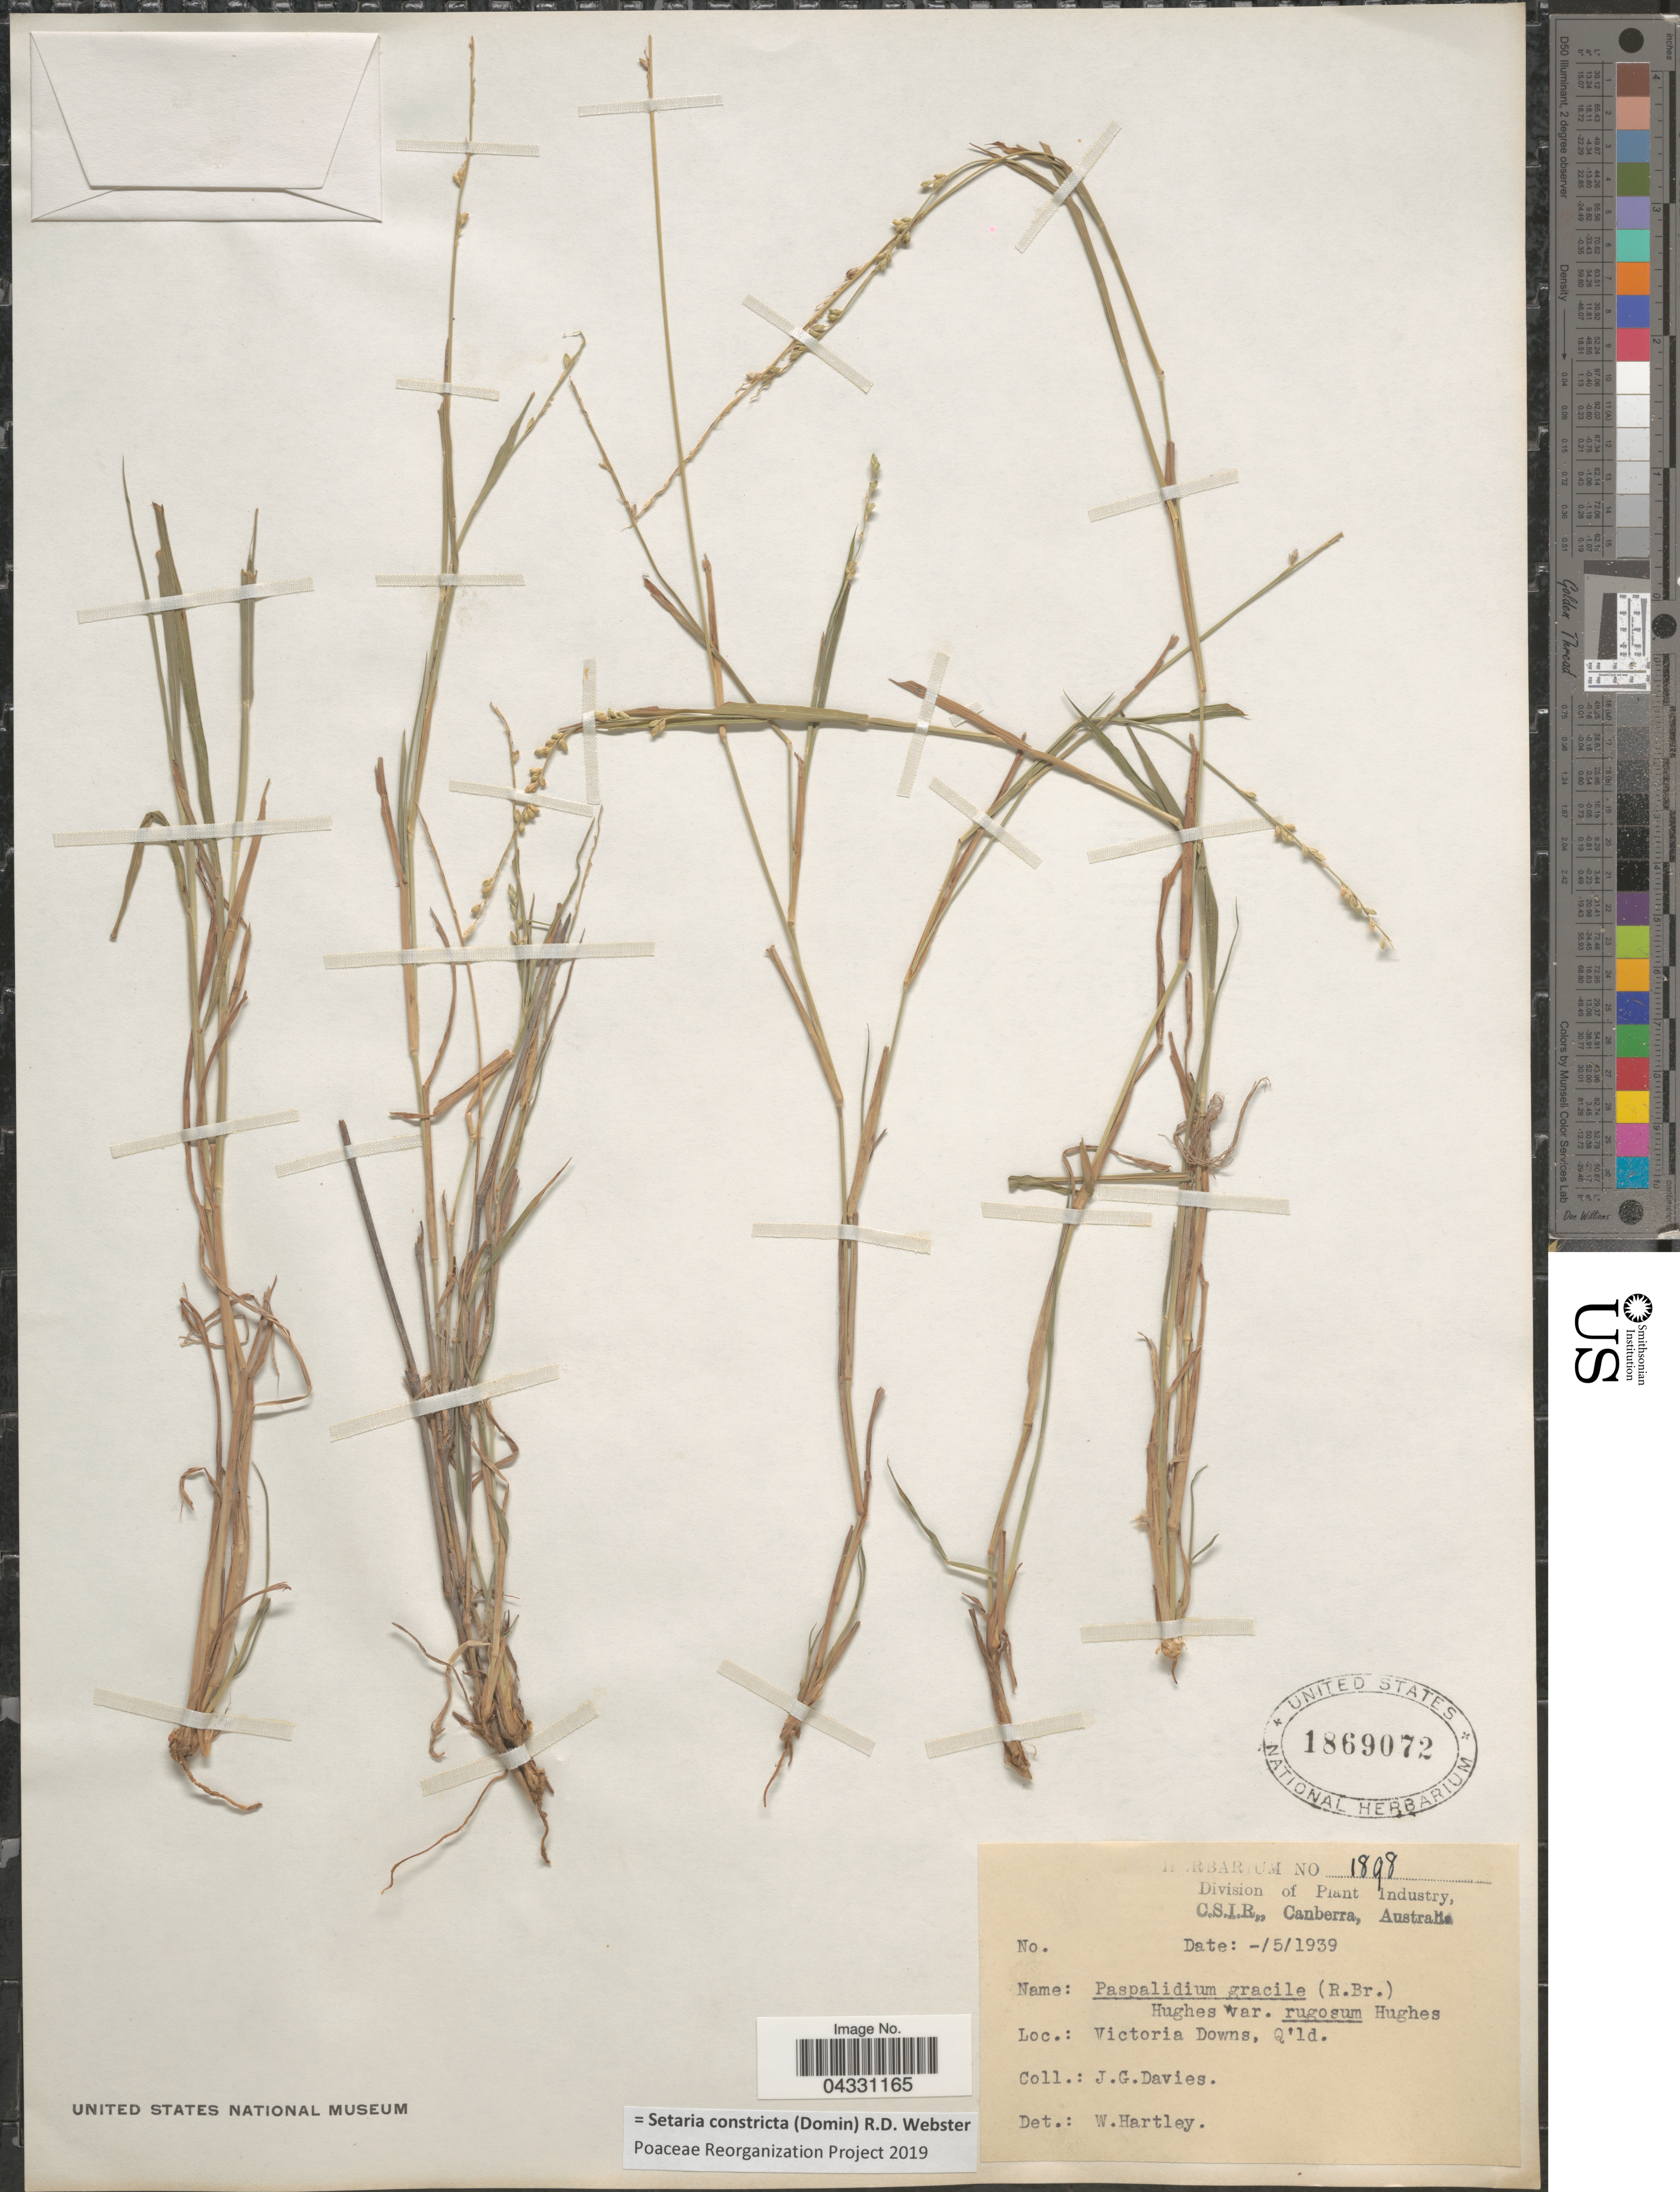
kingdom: Plantae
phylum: Tracheophyta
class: Liliopsida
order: Poales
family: Poaceae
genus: Setaria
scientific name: Setaria constricta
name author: (Domin) R.D. Webster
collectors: J. Davies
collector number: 1898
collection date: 1939-05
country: Australia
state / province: Queensland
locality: Victoria Downs.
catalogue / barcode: US 1869072